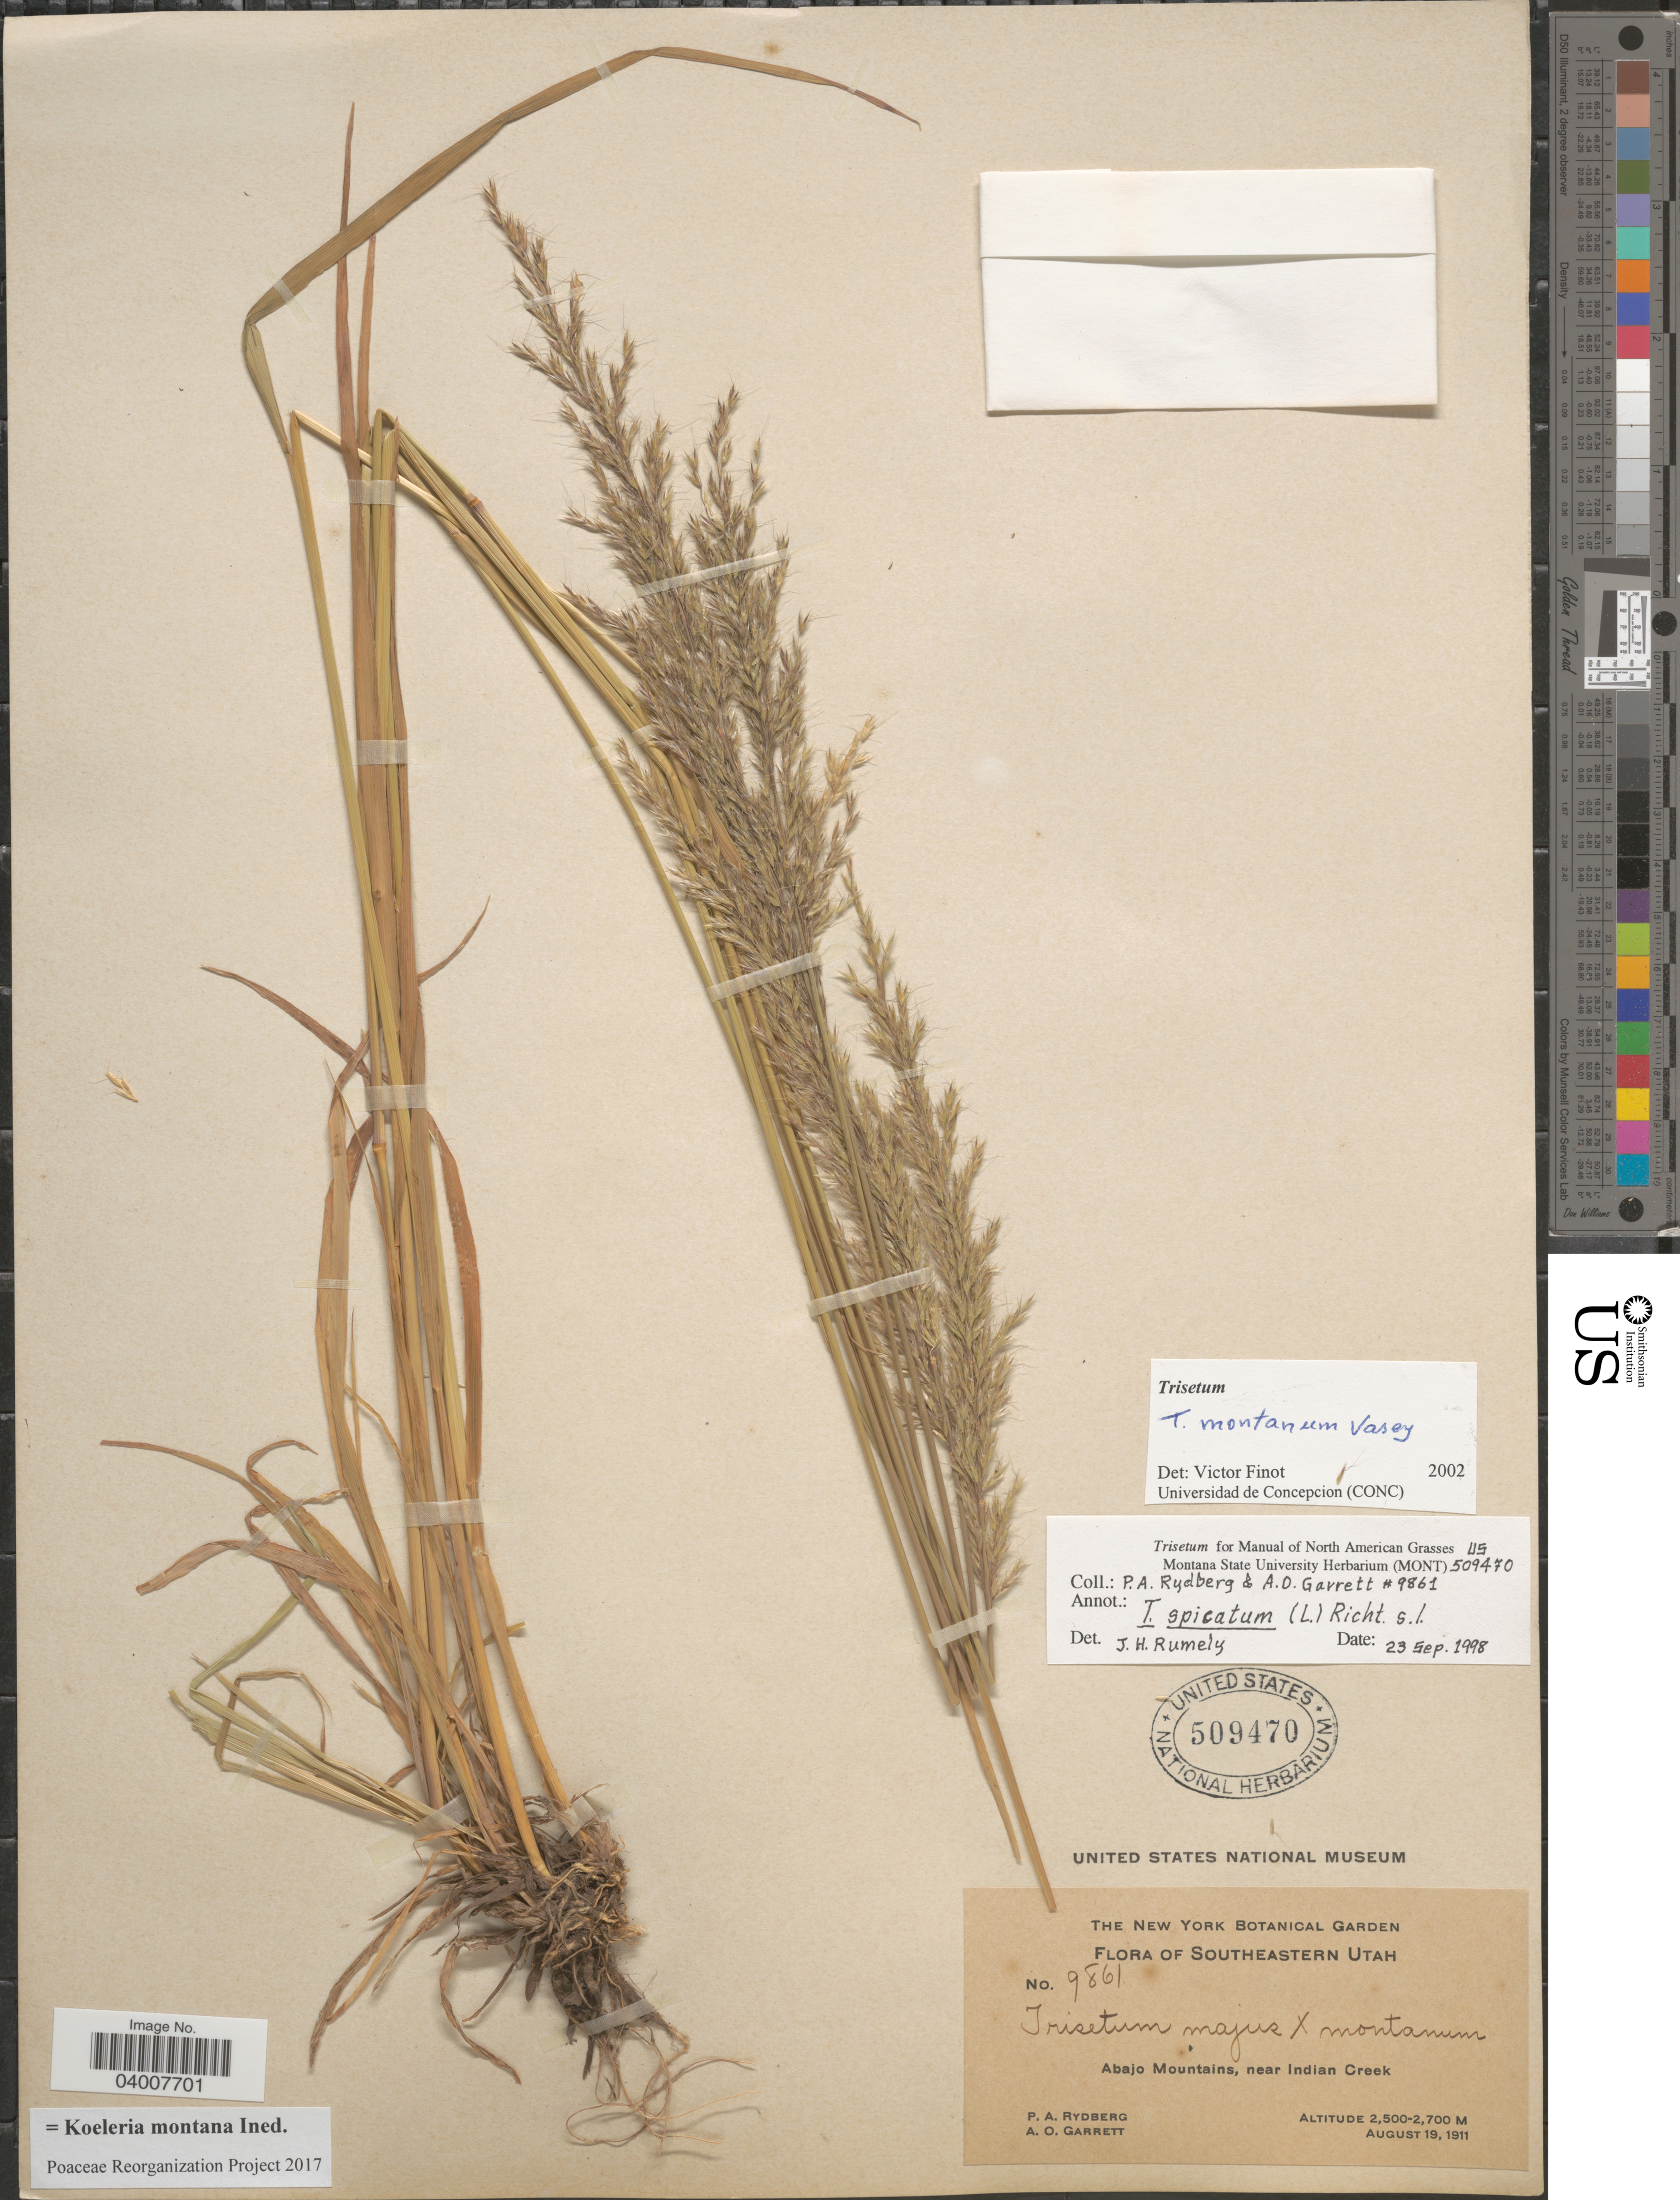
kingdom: Plantae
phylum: Tracheophyta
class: Liliopsida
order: Poales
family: Poaceae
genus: Koeleria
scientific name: Koeleria montana ined.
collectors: P. A. Rydberg & A. O. Garrett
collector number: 9861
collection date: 1911-08-19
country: United States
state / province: Utah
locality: Southeastern Utah. Abajo Mountains, near Indian Creek.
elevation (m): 2500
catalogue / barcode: US 509470